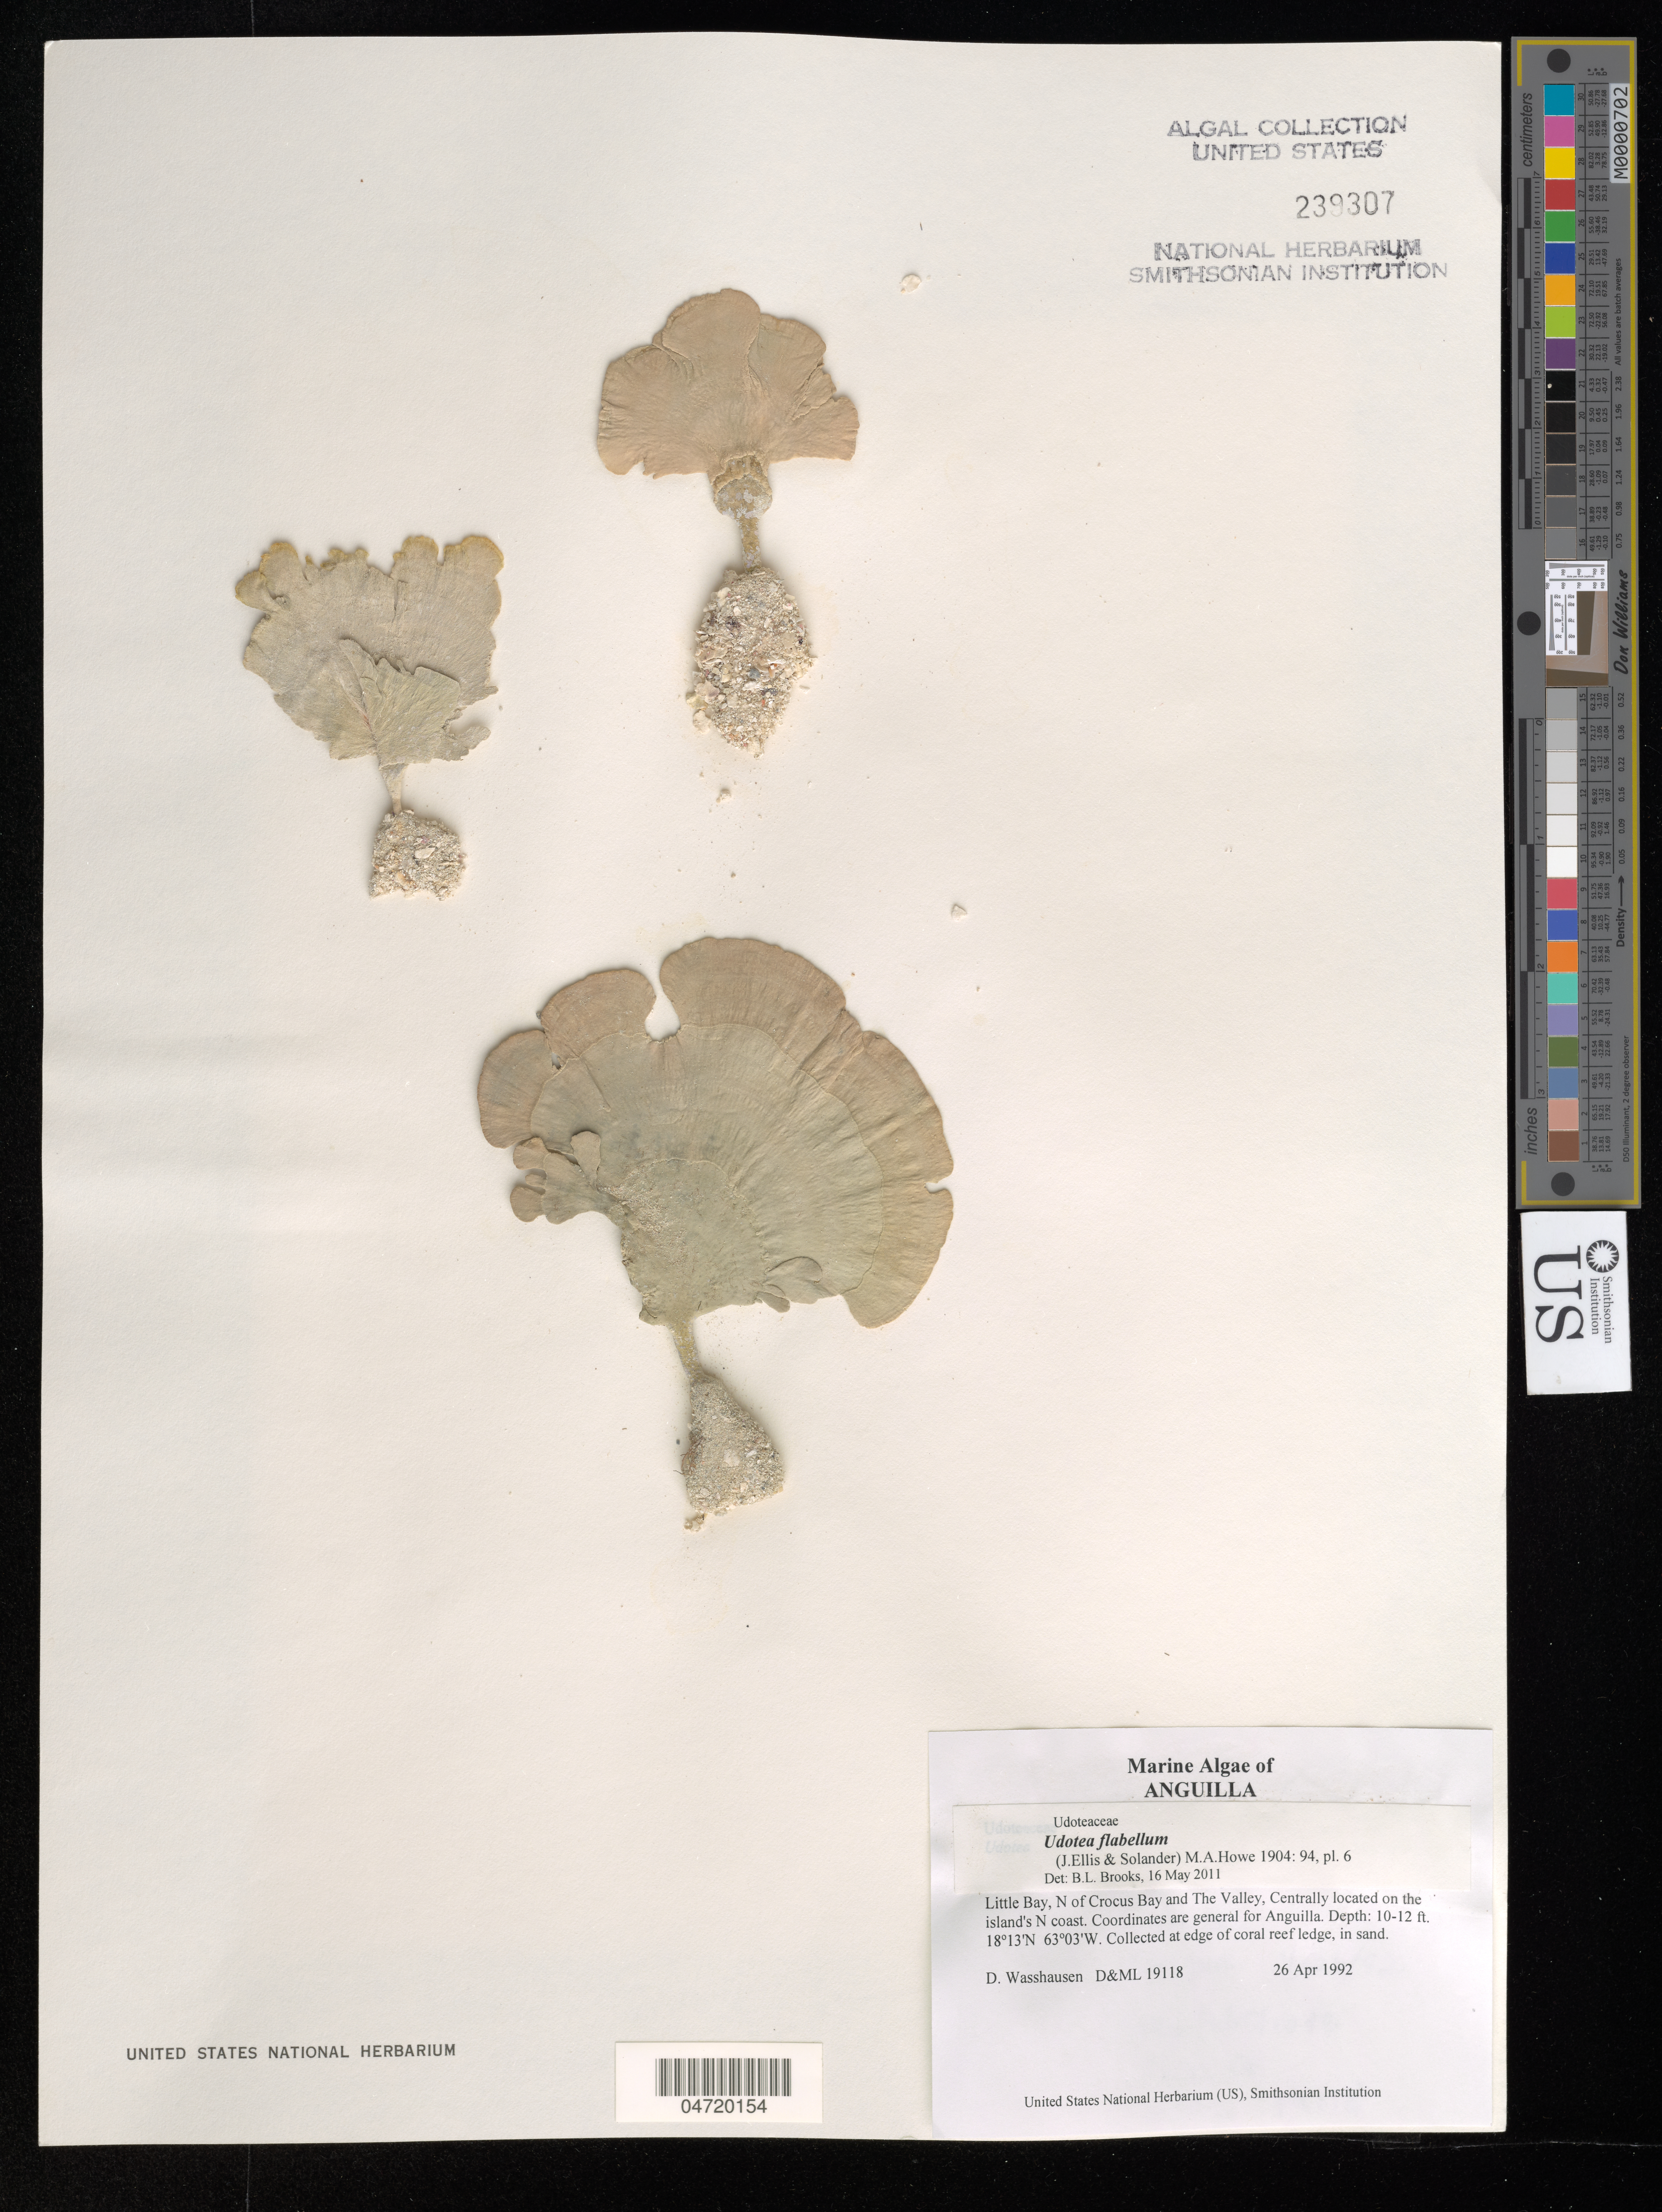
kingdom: Plantae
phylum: Chlorophyta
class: Ulvophyceae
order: Bryopsidales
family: Udoteaceae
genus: Udotea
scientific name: Udotea flabellum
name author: (J. Ellis & Sol.) M. Howe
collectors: D. C. Wasshausen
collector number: D&ML19118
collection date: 1992-04-26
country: Anguilla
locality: Little Bay, N of Crocus Bay and The Valley, Centrally located on the island's N coast.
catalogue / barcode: US 239307